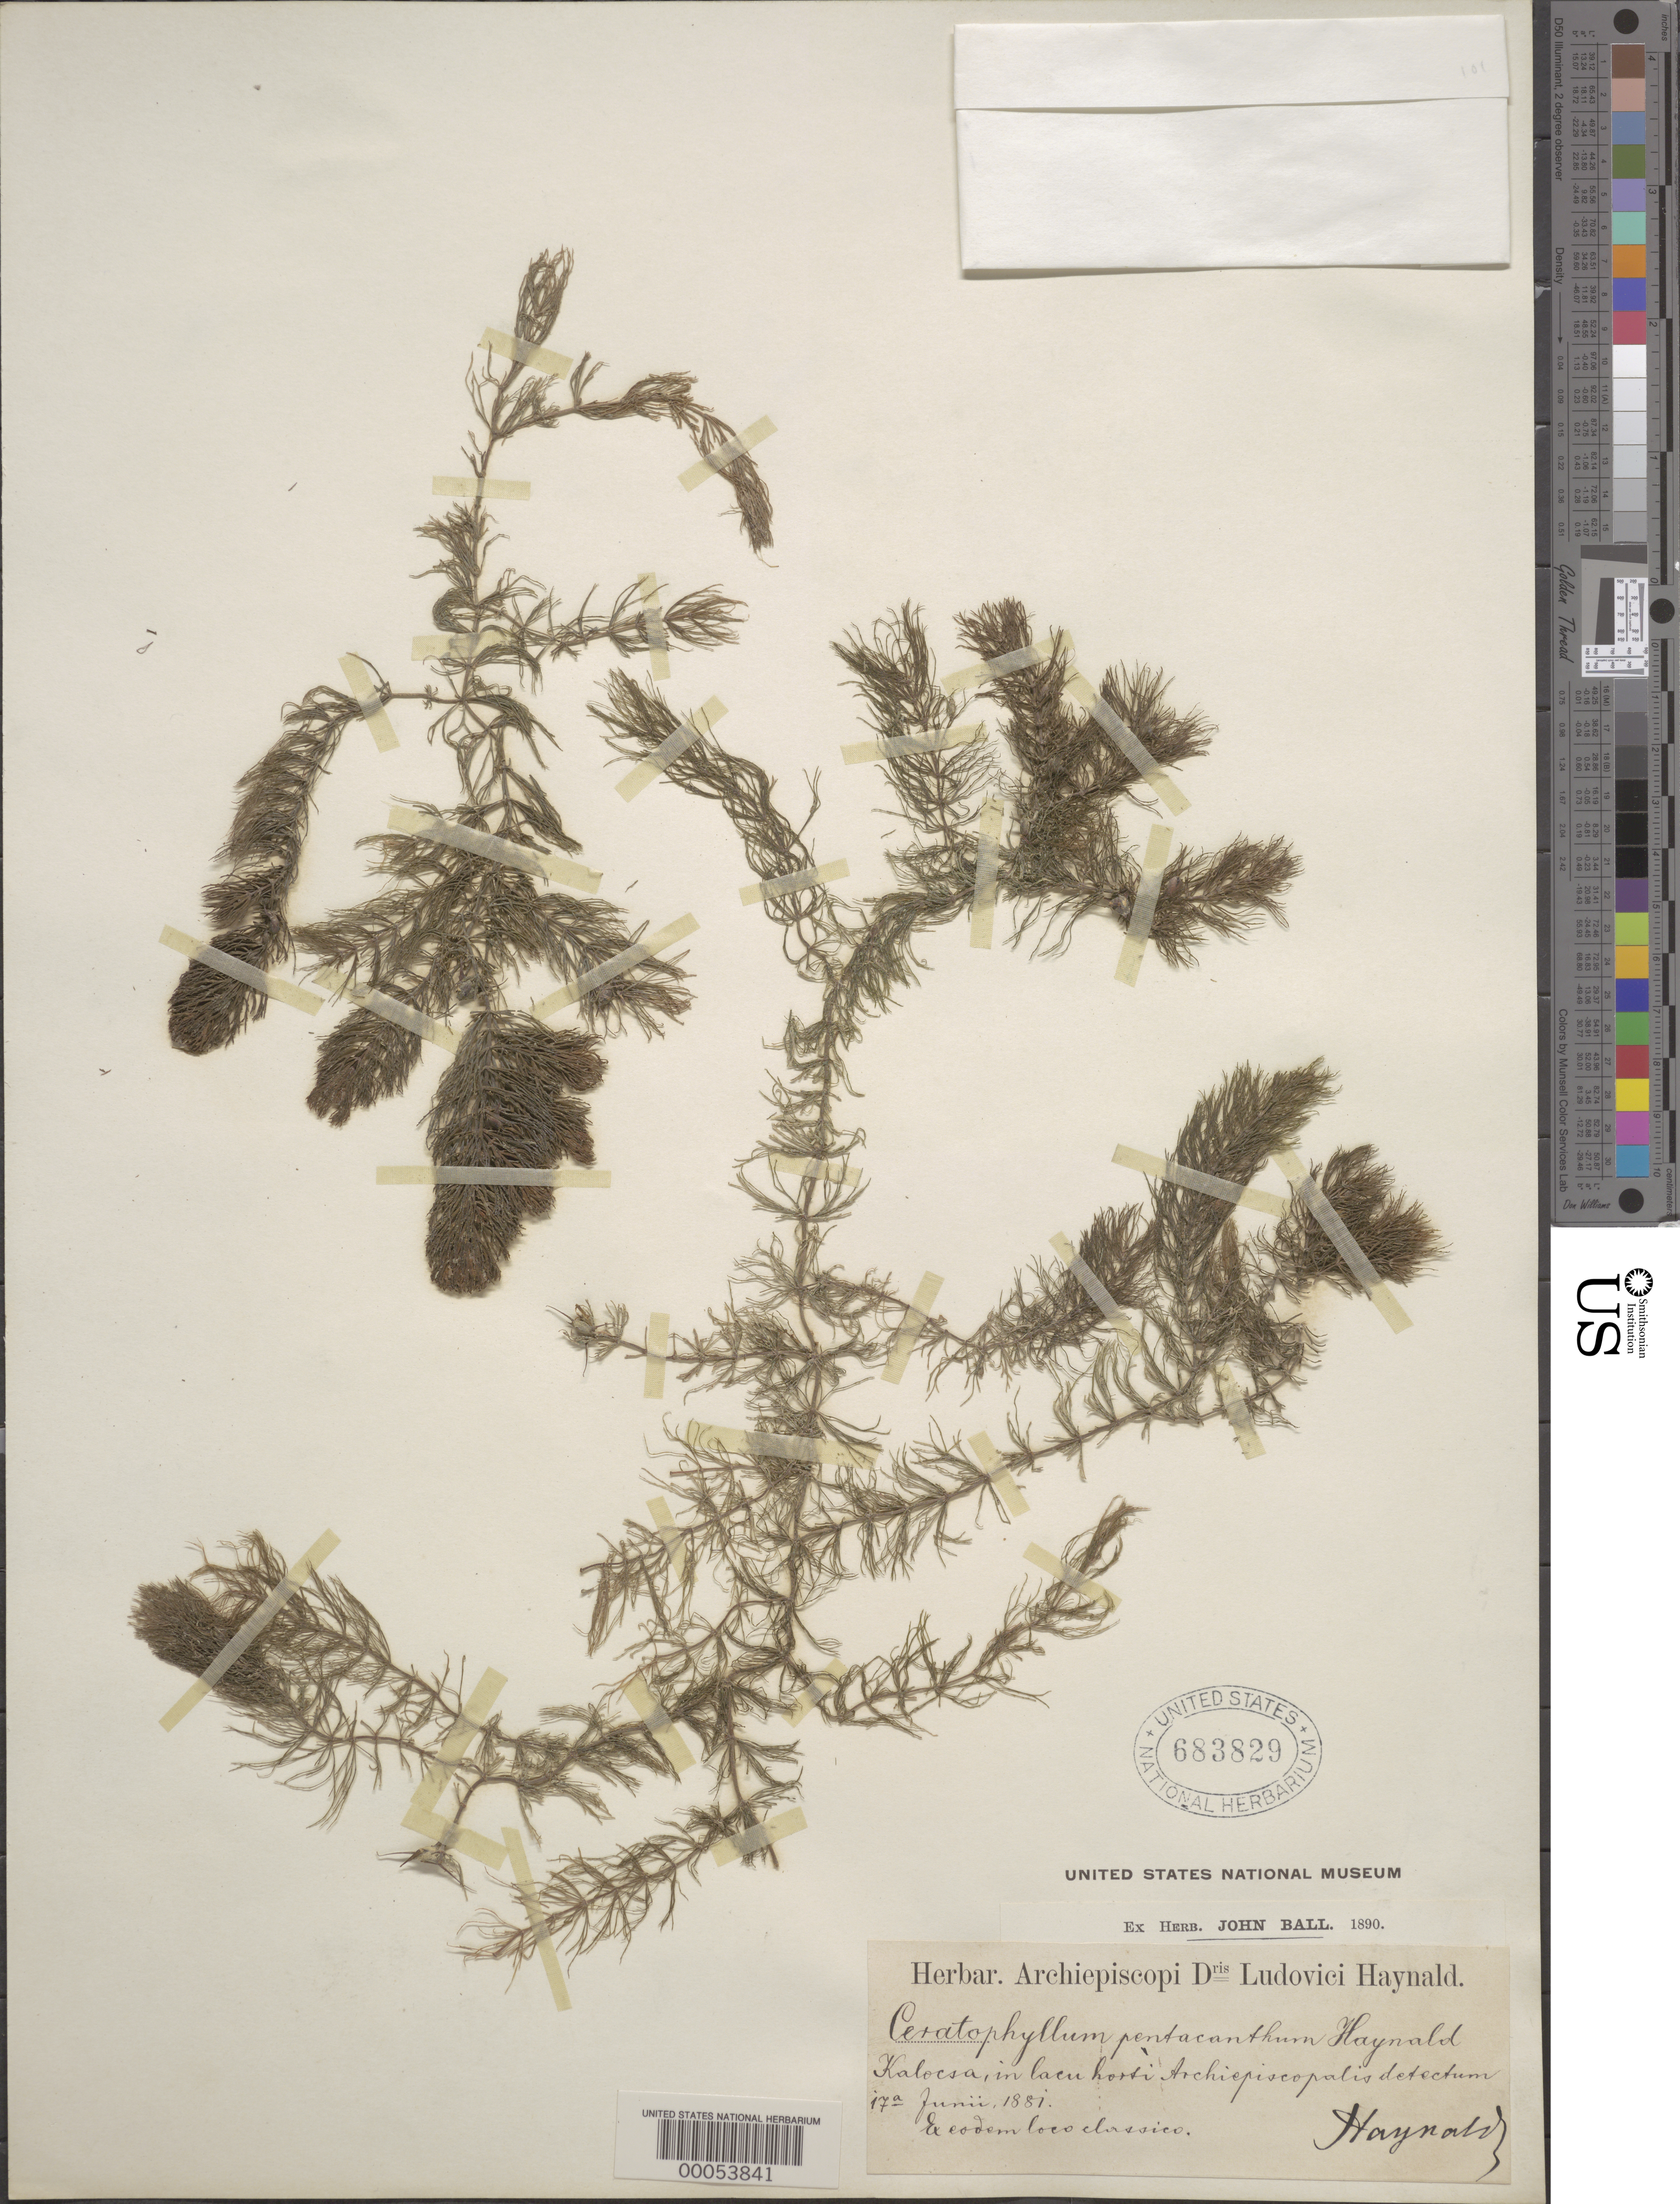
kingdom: Plantae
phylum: Tracheophyta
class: Magnoliopsida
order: Ceratophyllales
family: Ceratophyllaceae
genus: Ceratophyllum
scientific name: Ceratophyllum pentacanthum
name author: Haynald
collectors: L. Haynald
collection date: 1881-06-17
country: Hungary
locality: Kalocsa, lacu horti Archiepiscopalis detectum.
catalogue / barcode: US 683829